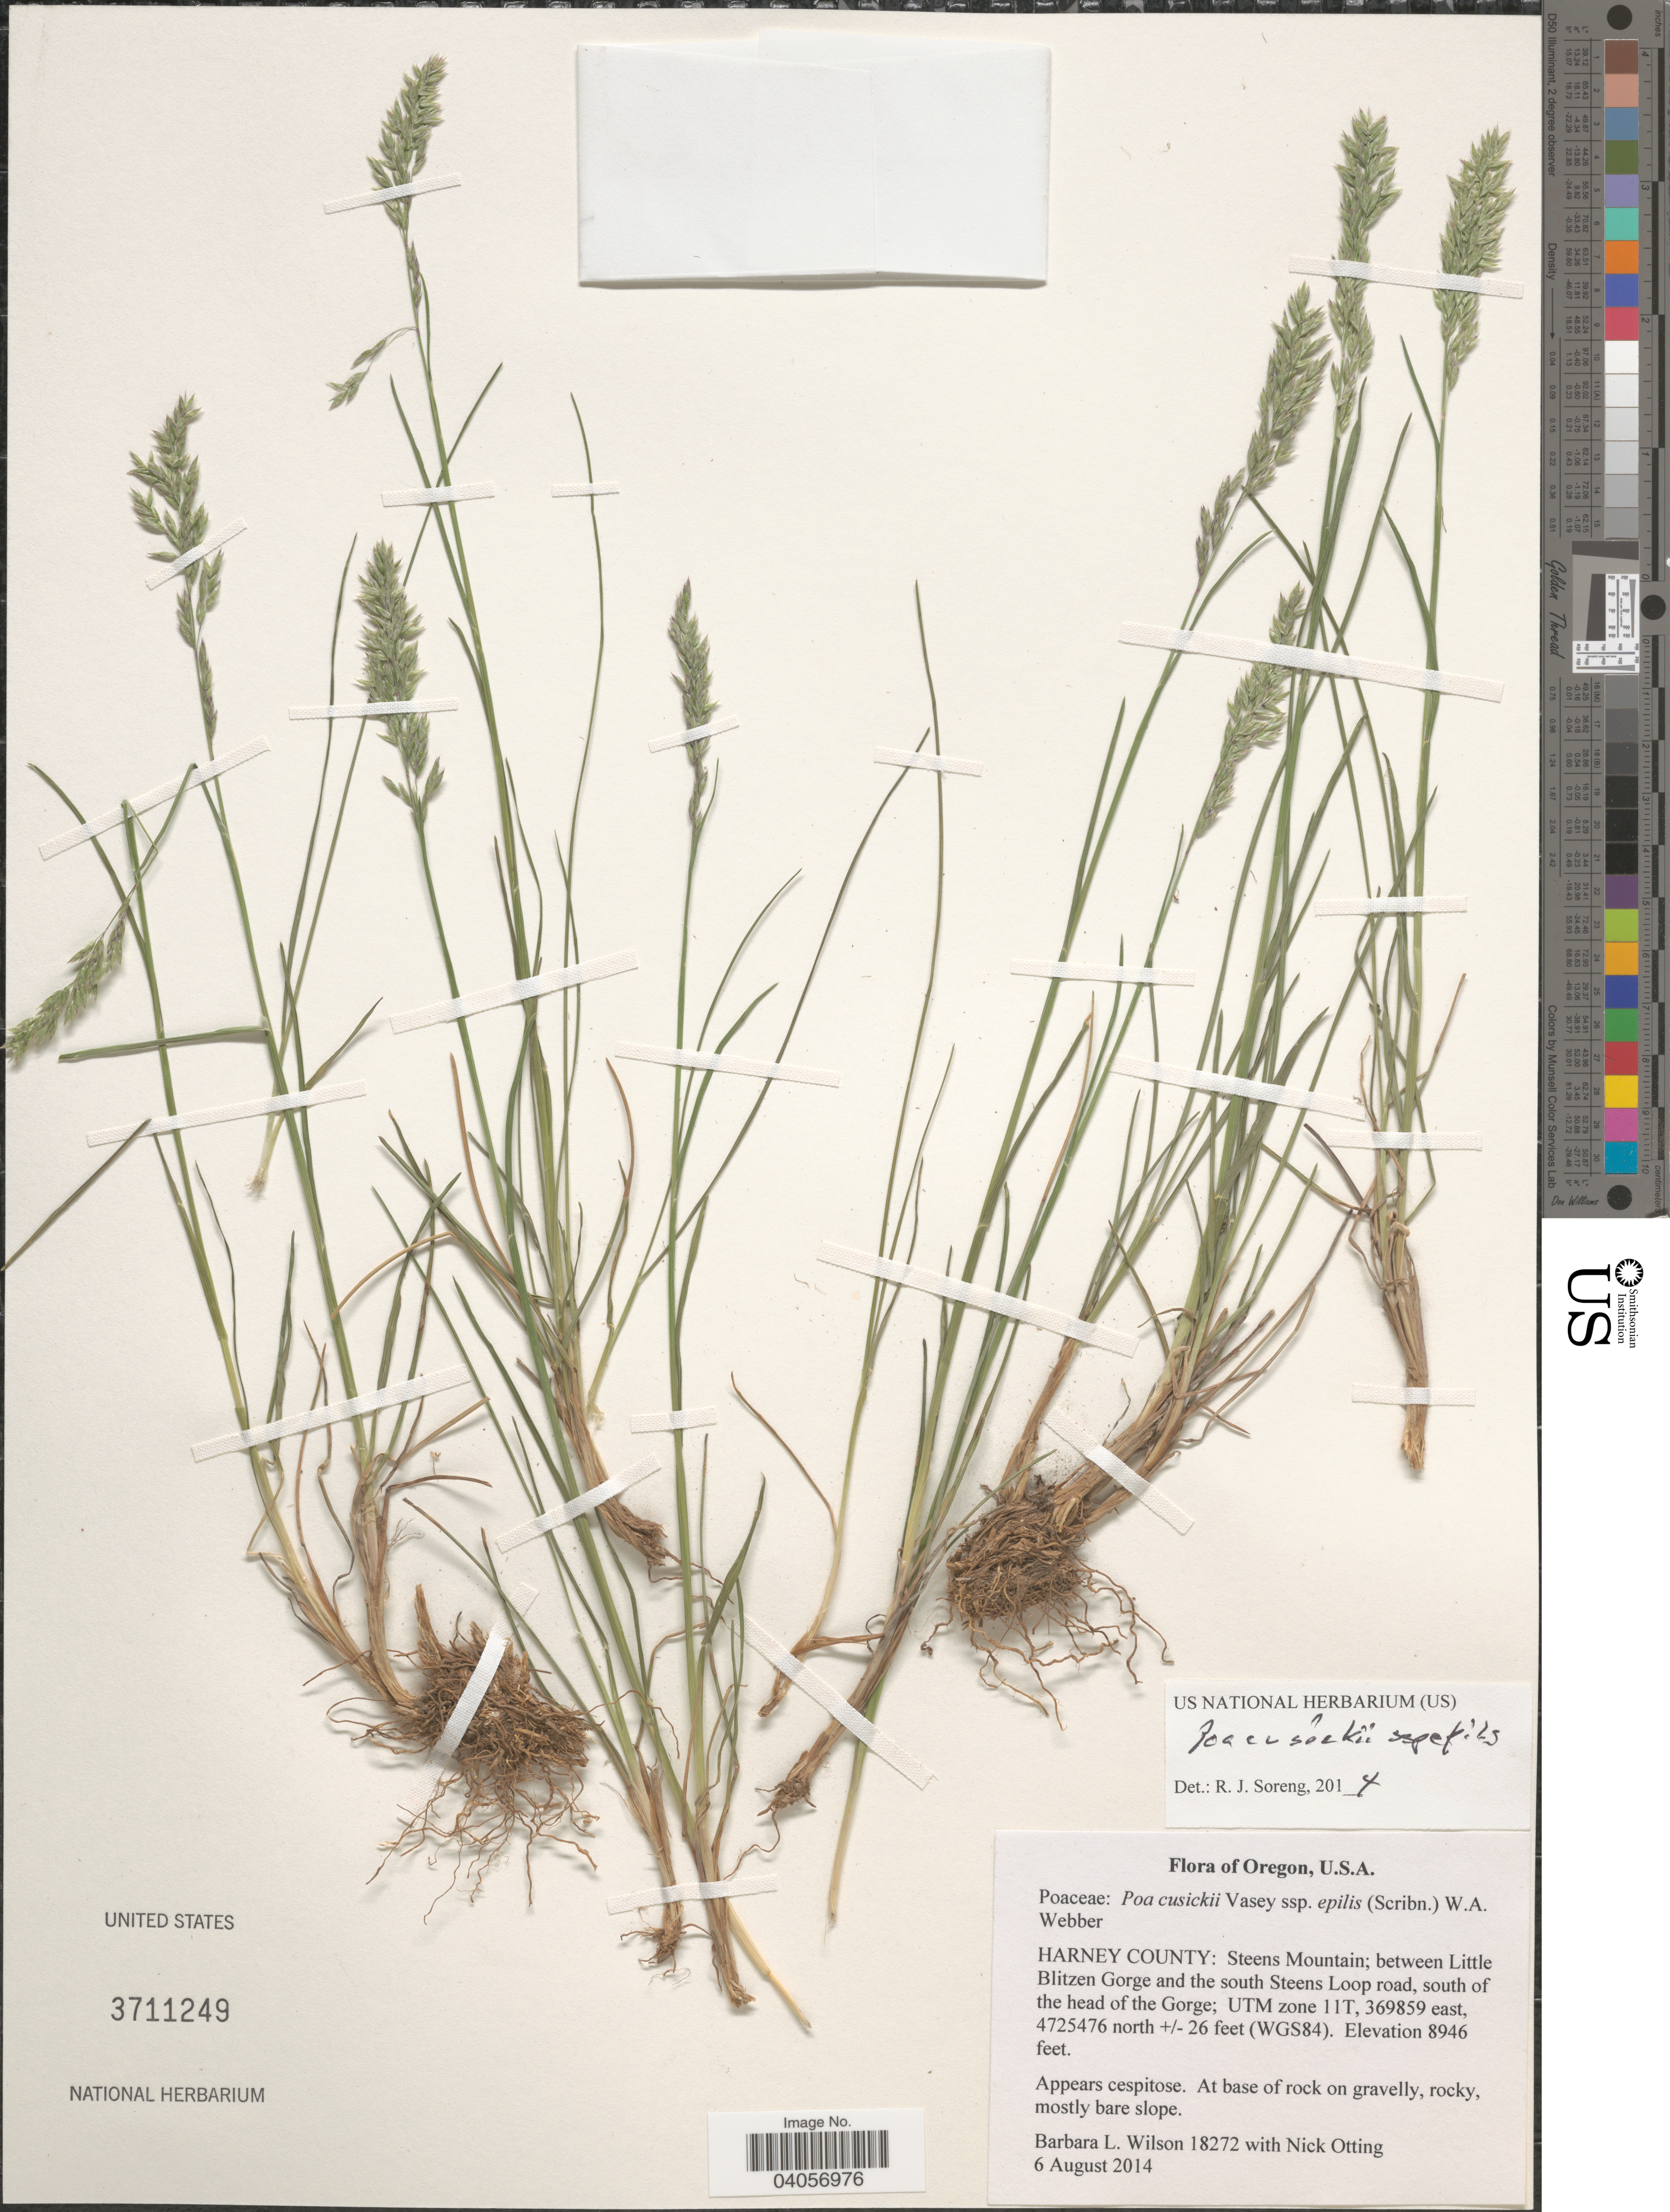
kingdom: Plantae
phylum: Tracheophyta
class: Liliopsida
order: Poales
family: Poaceae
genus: Poa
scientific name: Poa cusickii subsp. epilis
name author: (Scribn.) W.A. Weber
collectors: B. L. Wilson & N. Otting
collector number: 18272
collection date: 2014-08-06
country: United States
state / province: Oregon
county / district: Harney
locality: Harney County: Steens Mountain; between Little Blitzen Gorge and the south Steens Loop road, south of the head of the Gorge; UTM zone 11T, +/- 26 feet (WGS84).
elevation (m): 2727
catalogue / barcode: US 3711249